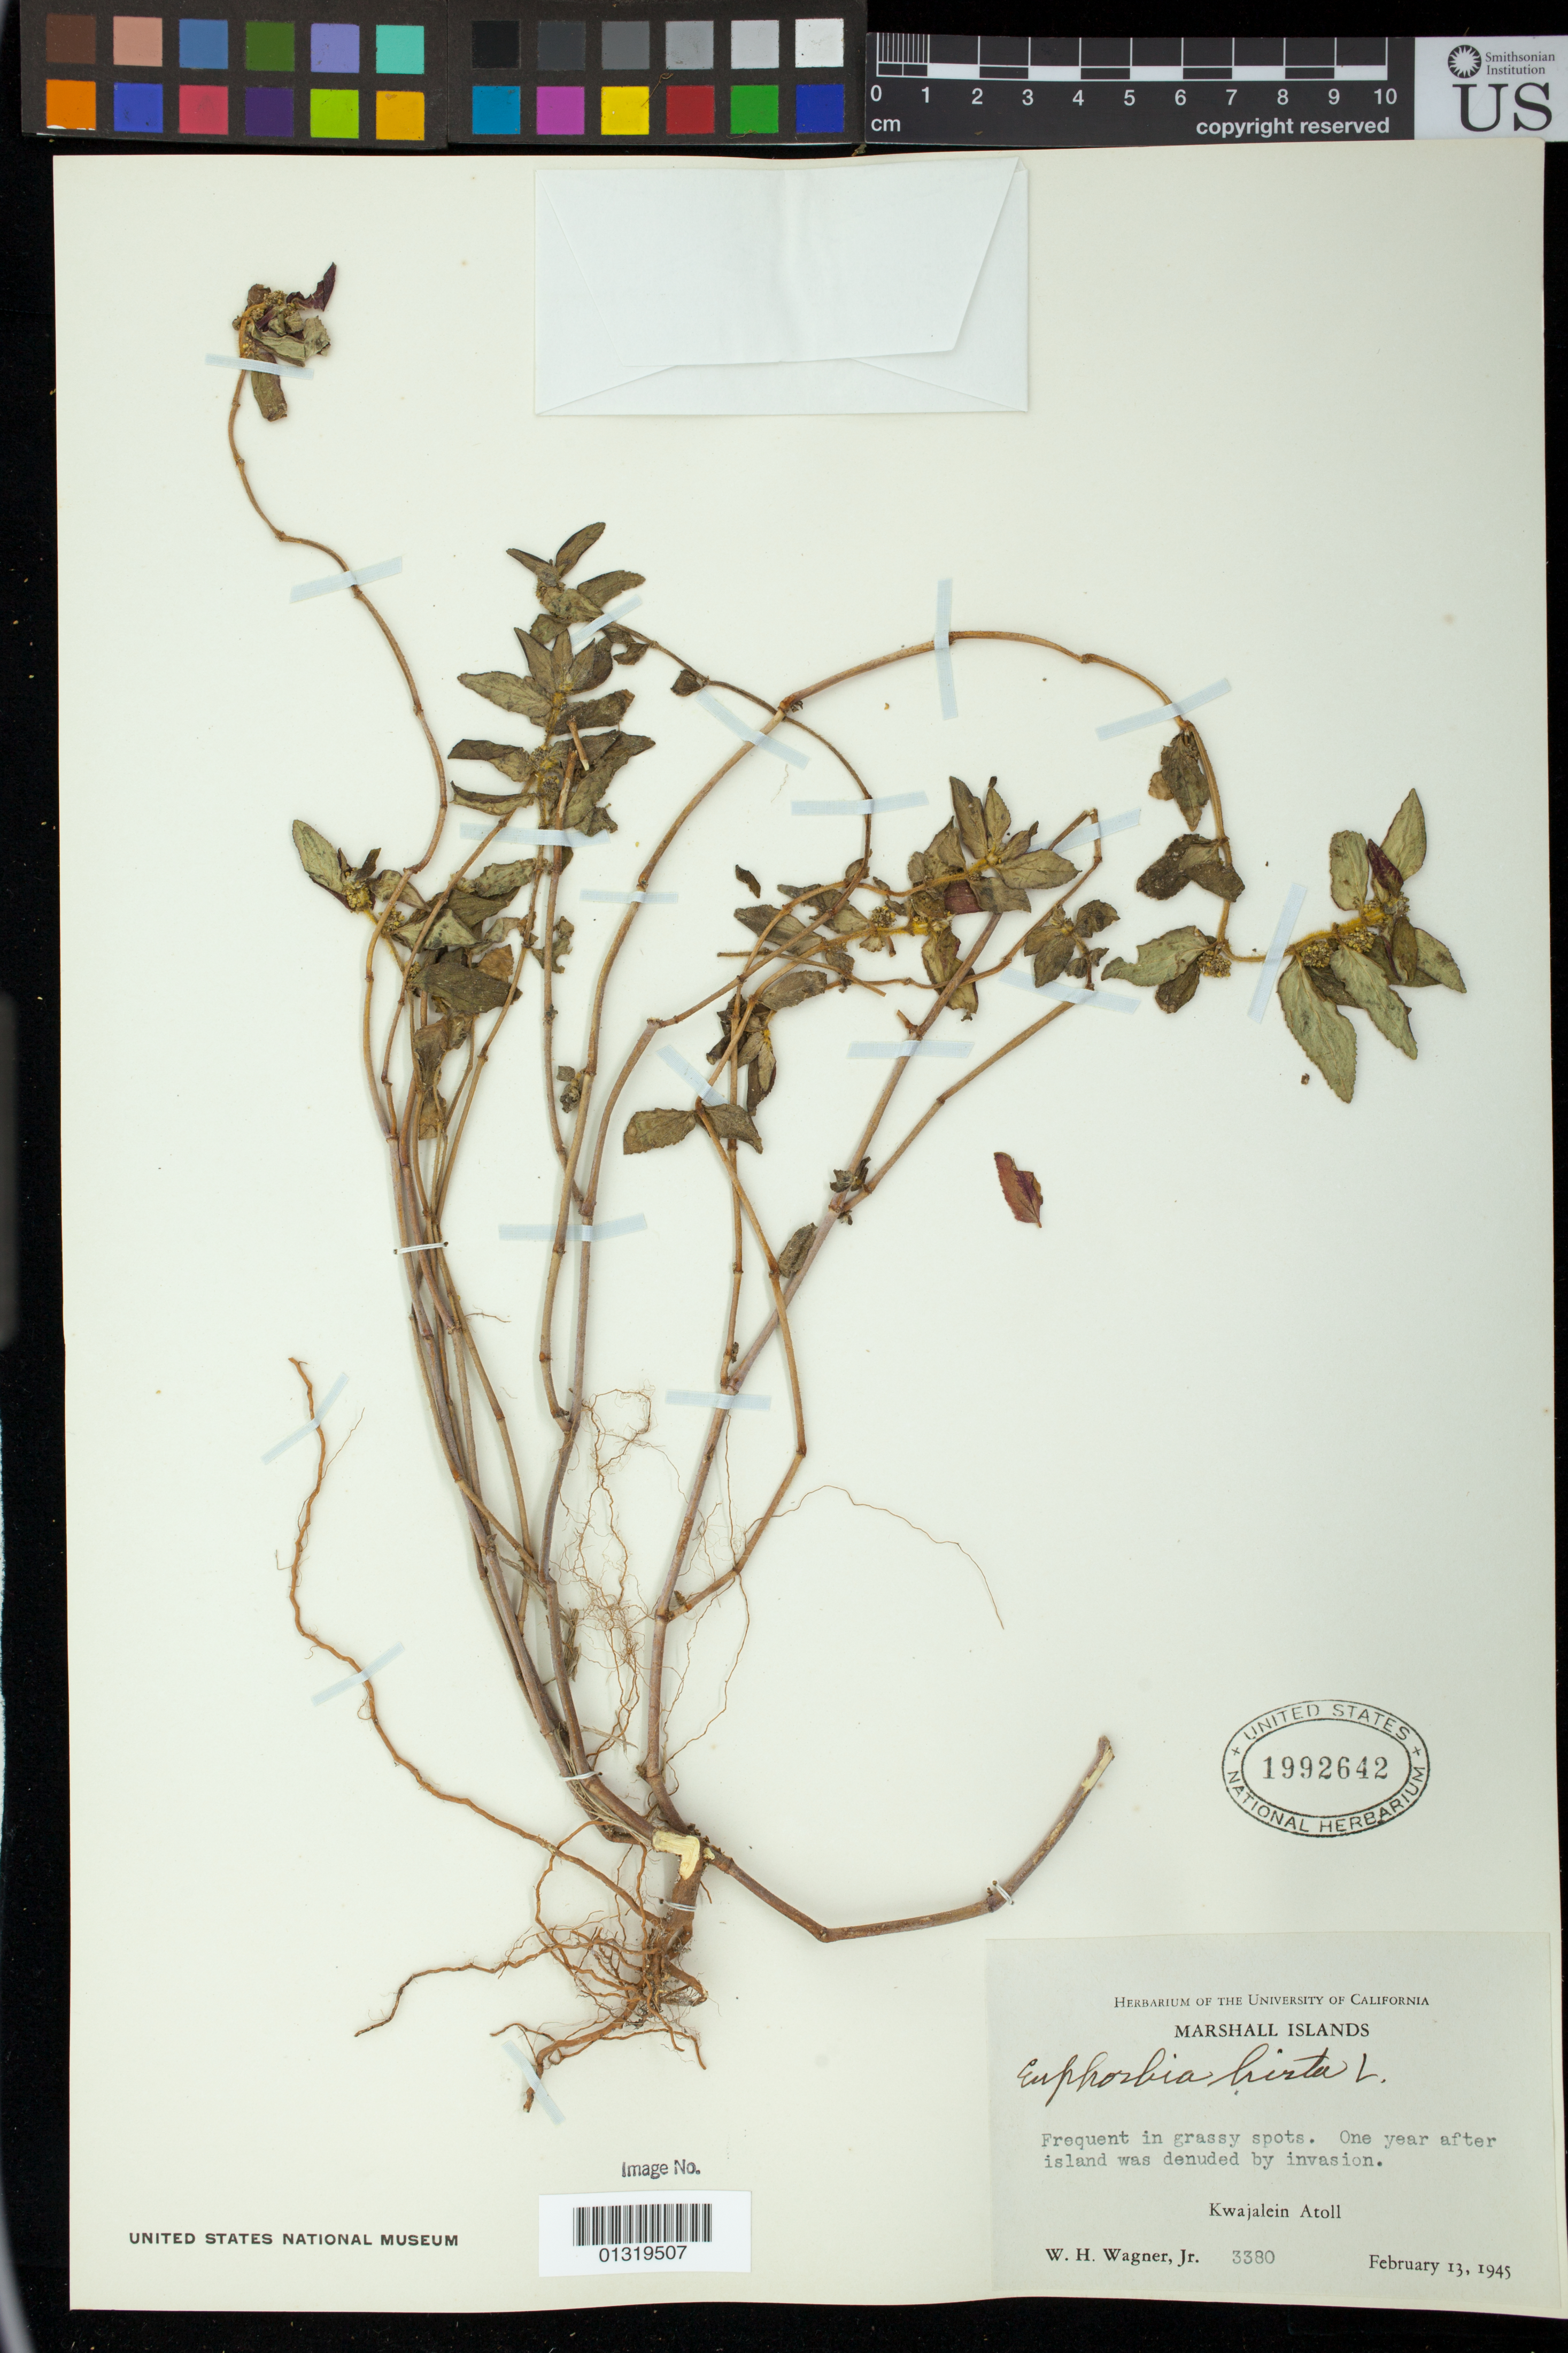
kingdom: Plantae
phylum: Tracheophyta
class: Magnoliopsida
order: Malpighiales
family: Euphorbiaceae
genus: Euphorbia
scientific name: Euphorbia hirta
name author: L.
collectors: W. H. Wagner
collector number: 3380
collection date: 1945-02-13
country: Marshall Islands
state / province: Kwajalein Atoll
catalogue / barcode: US 1992642